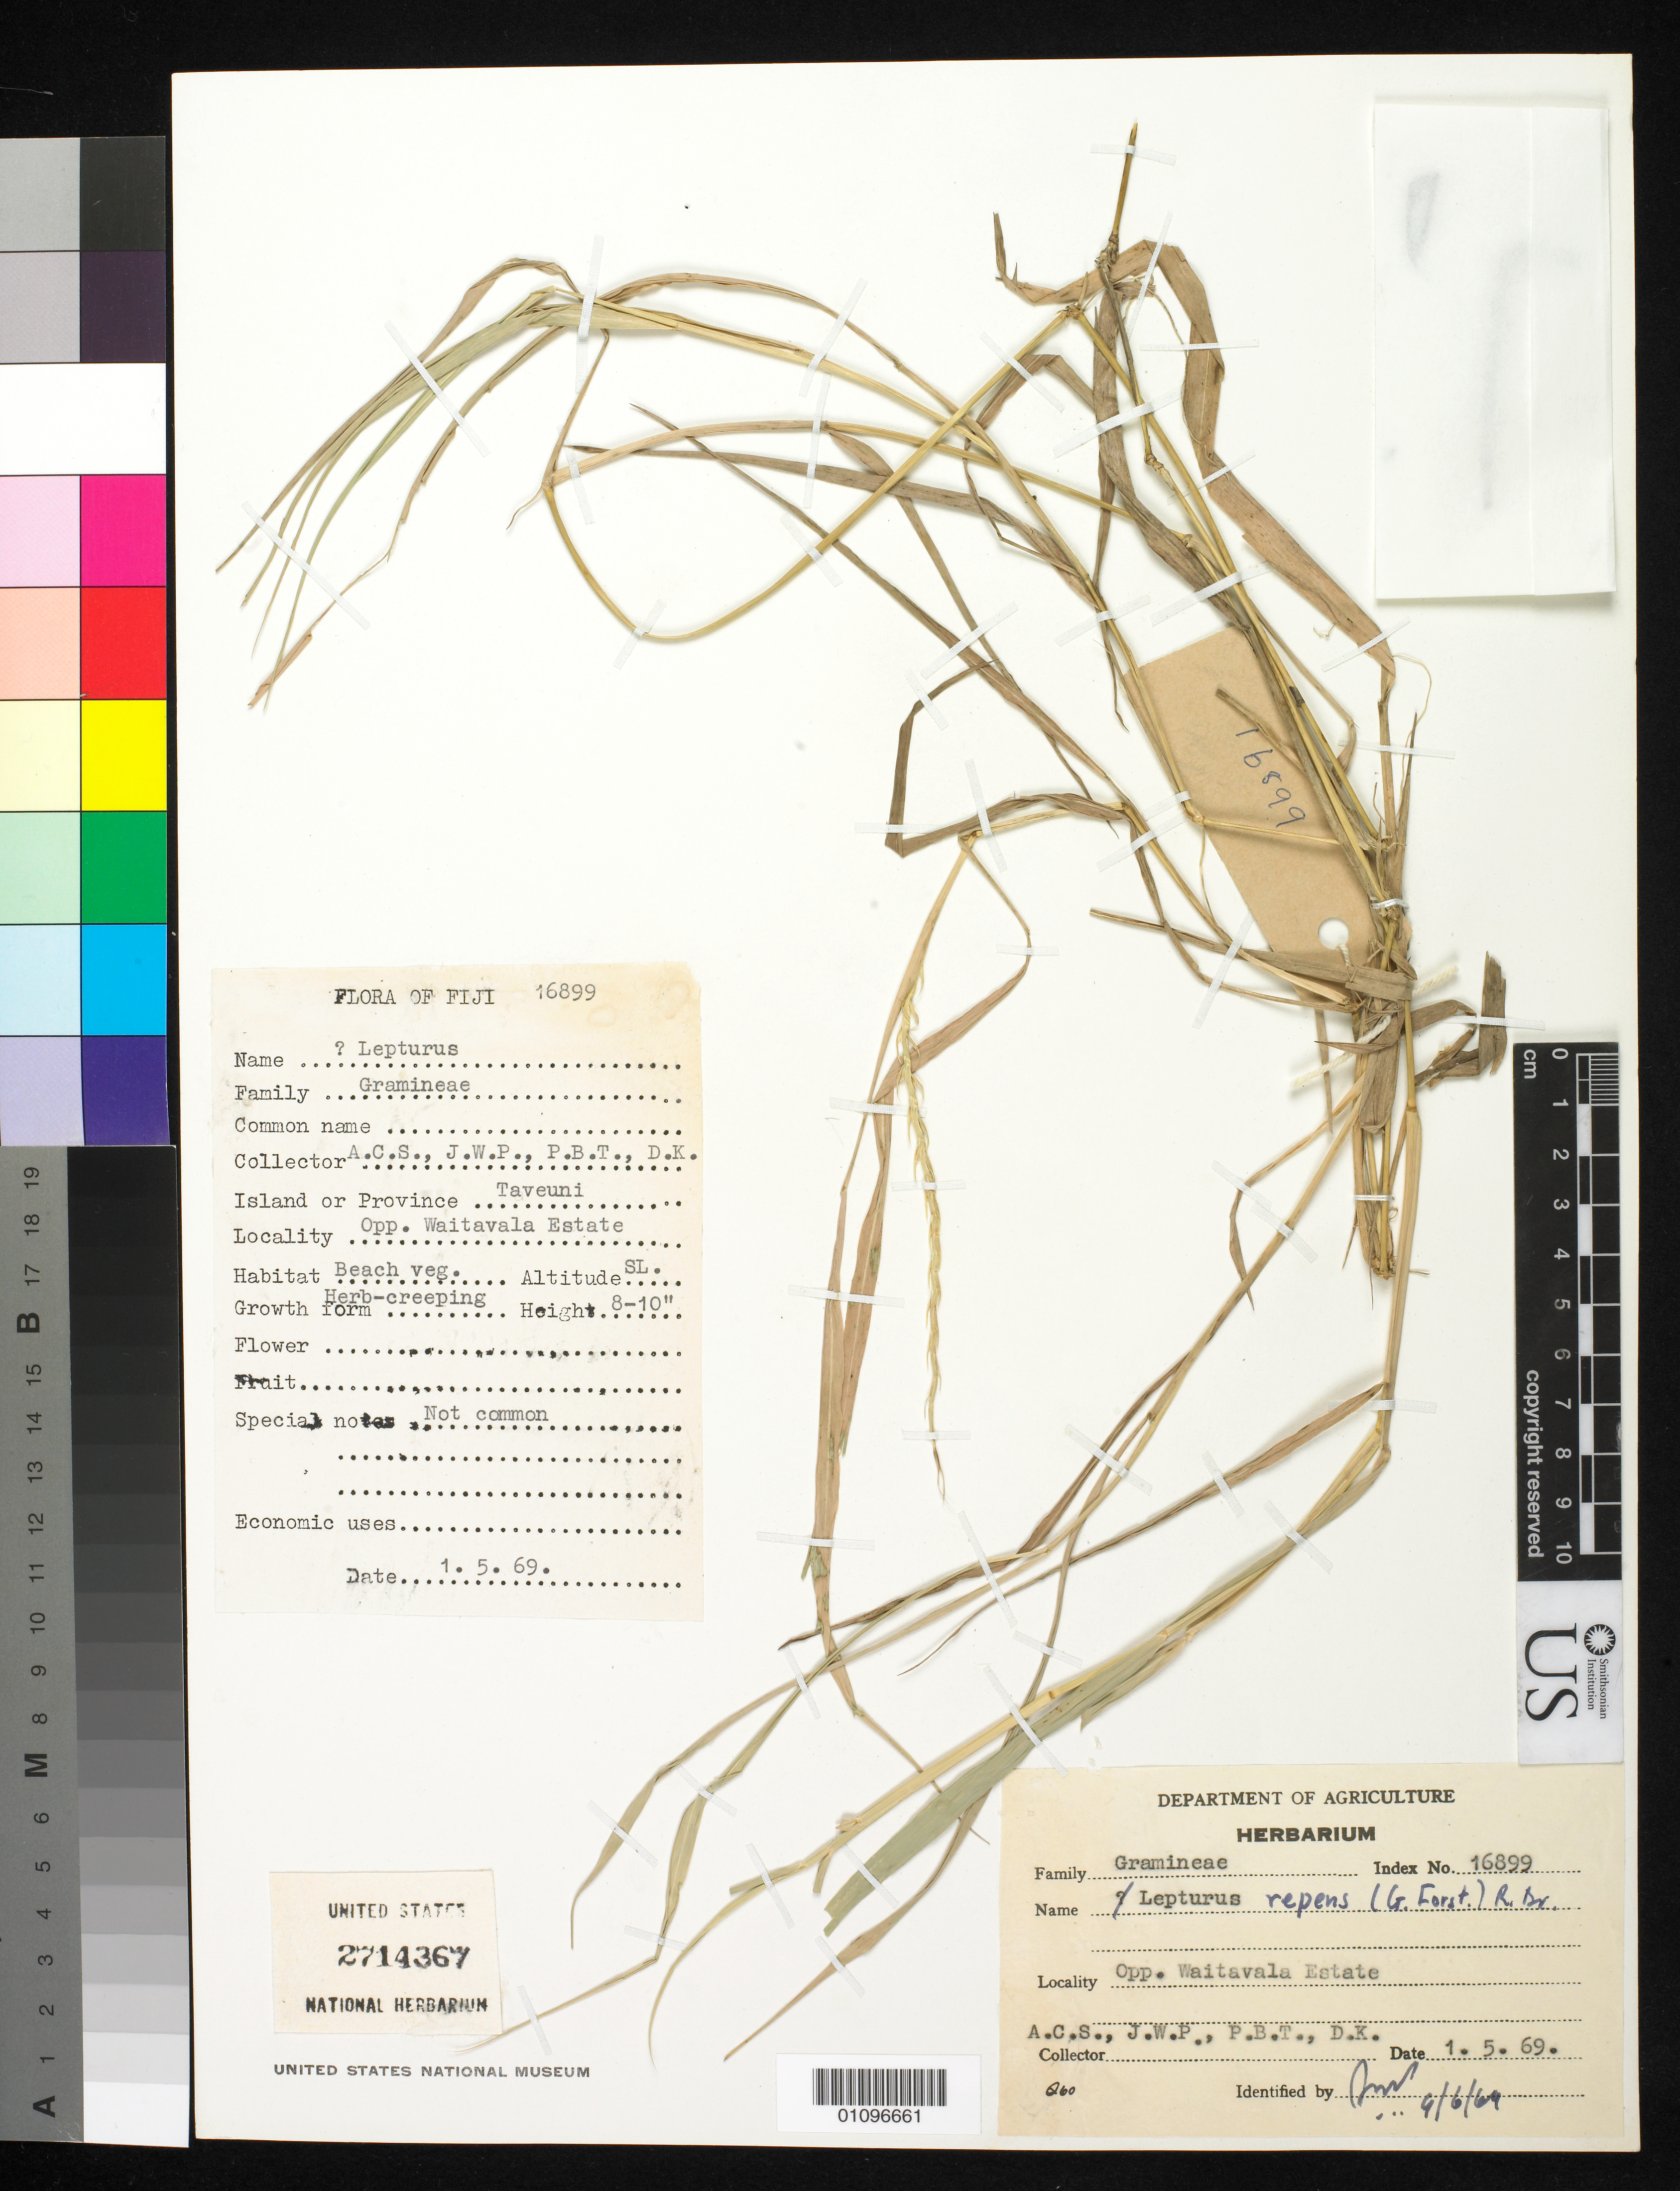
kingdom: Plantae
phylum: Tracheophyta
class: Liliopsida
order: Poales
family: Poaceae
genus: Lepturus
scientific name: Lepturus repens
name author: (J.R. Forst.) R. Br.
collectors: A. C. Smith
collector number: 16899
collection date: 1969-05-01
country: Fiji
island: Taveuni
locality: Opp. Waitavala Estate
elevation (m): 0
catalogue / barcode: US 2714367